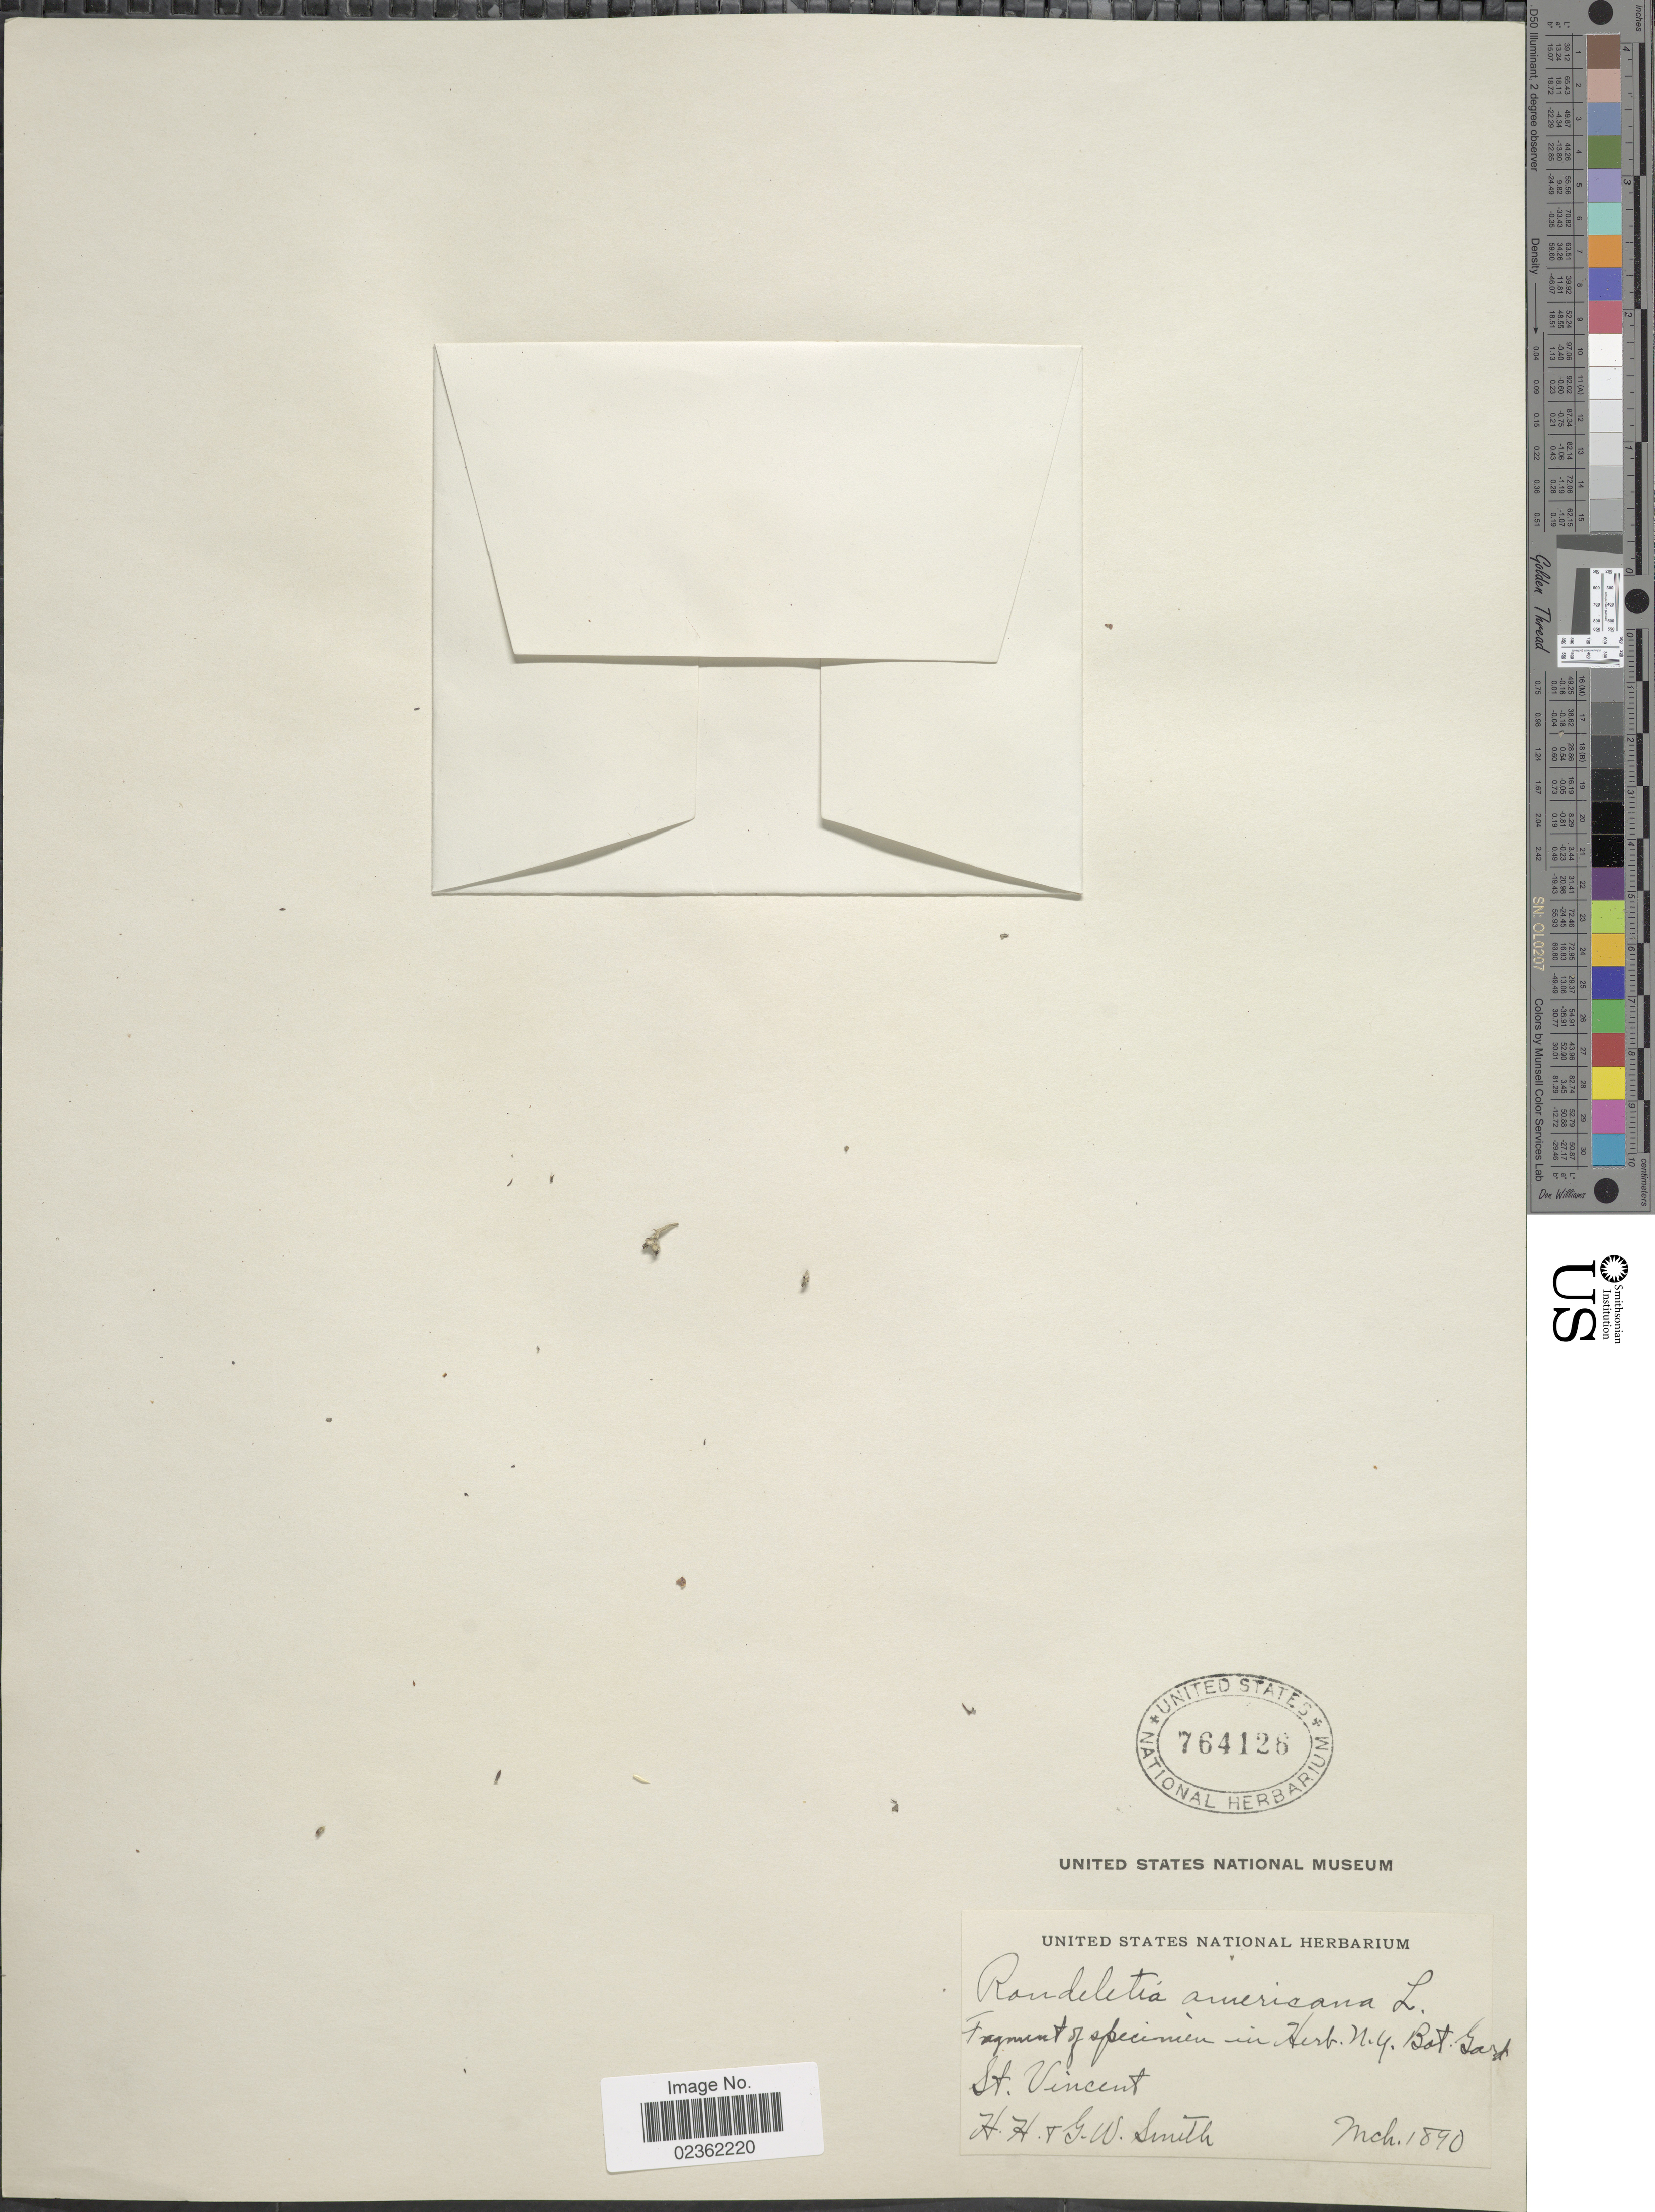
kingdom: Plantae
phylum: Tracheophyta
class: Magnoliopsida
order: Gentianales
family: Rubiaceae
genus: Rondeletia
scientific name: Rondeletia americana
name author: L.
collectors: H. H. Smith & G. Smith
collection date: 1890-03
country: St. Vincent - Grenadines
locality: St. Vincent, Fragment of specimen in Herb. N.Y. Bot. Gard. [unsure placement]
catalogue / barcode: US 764126